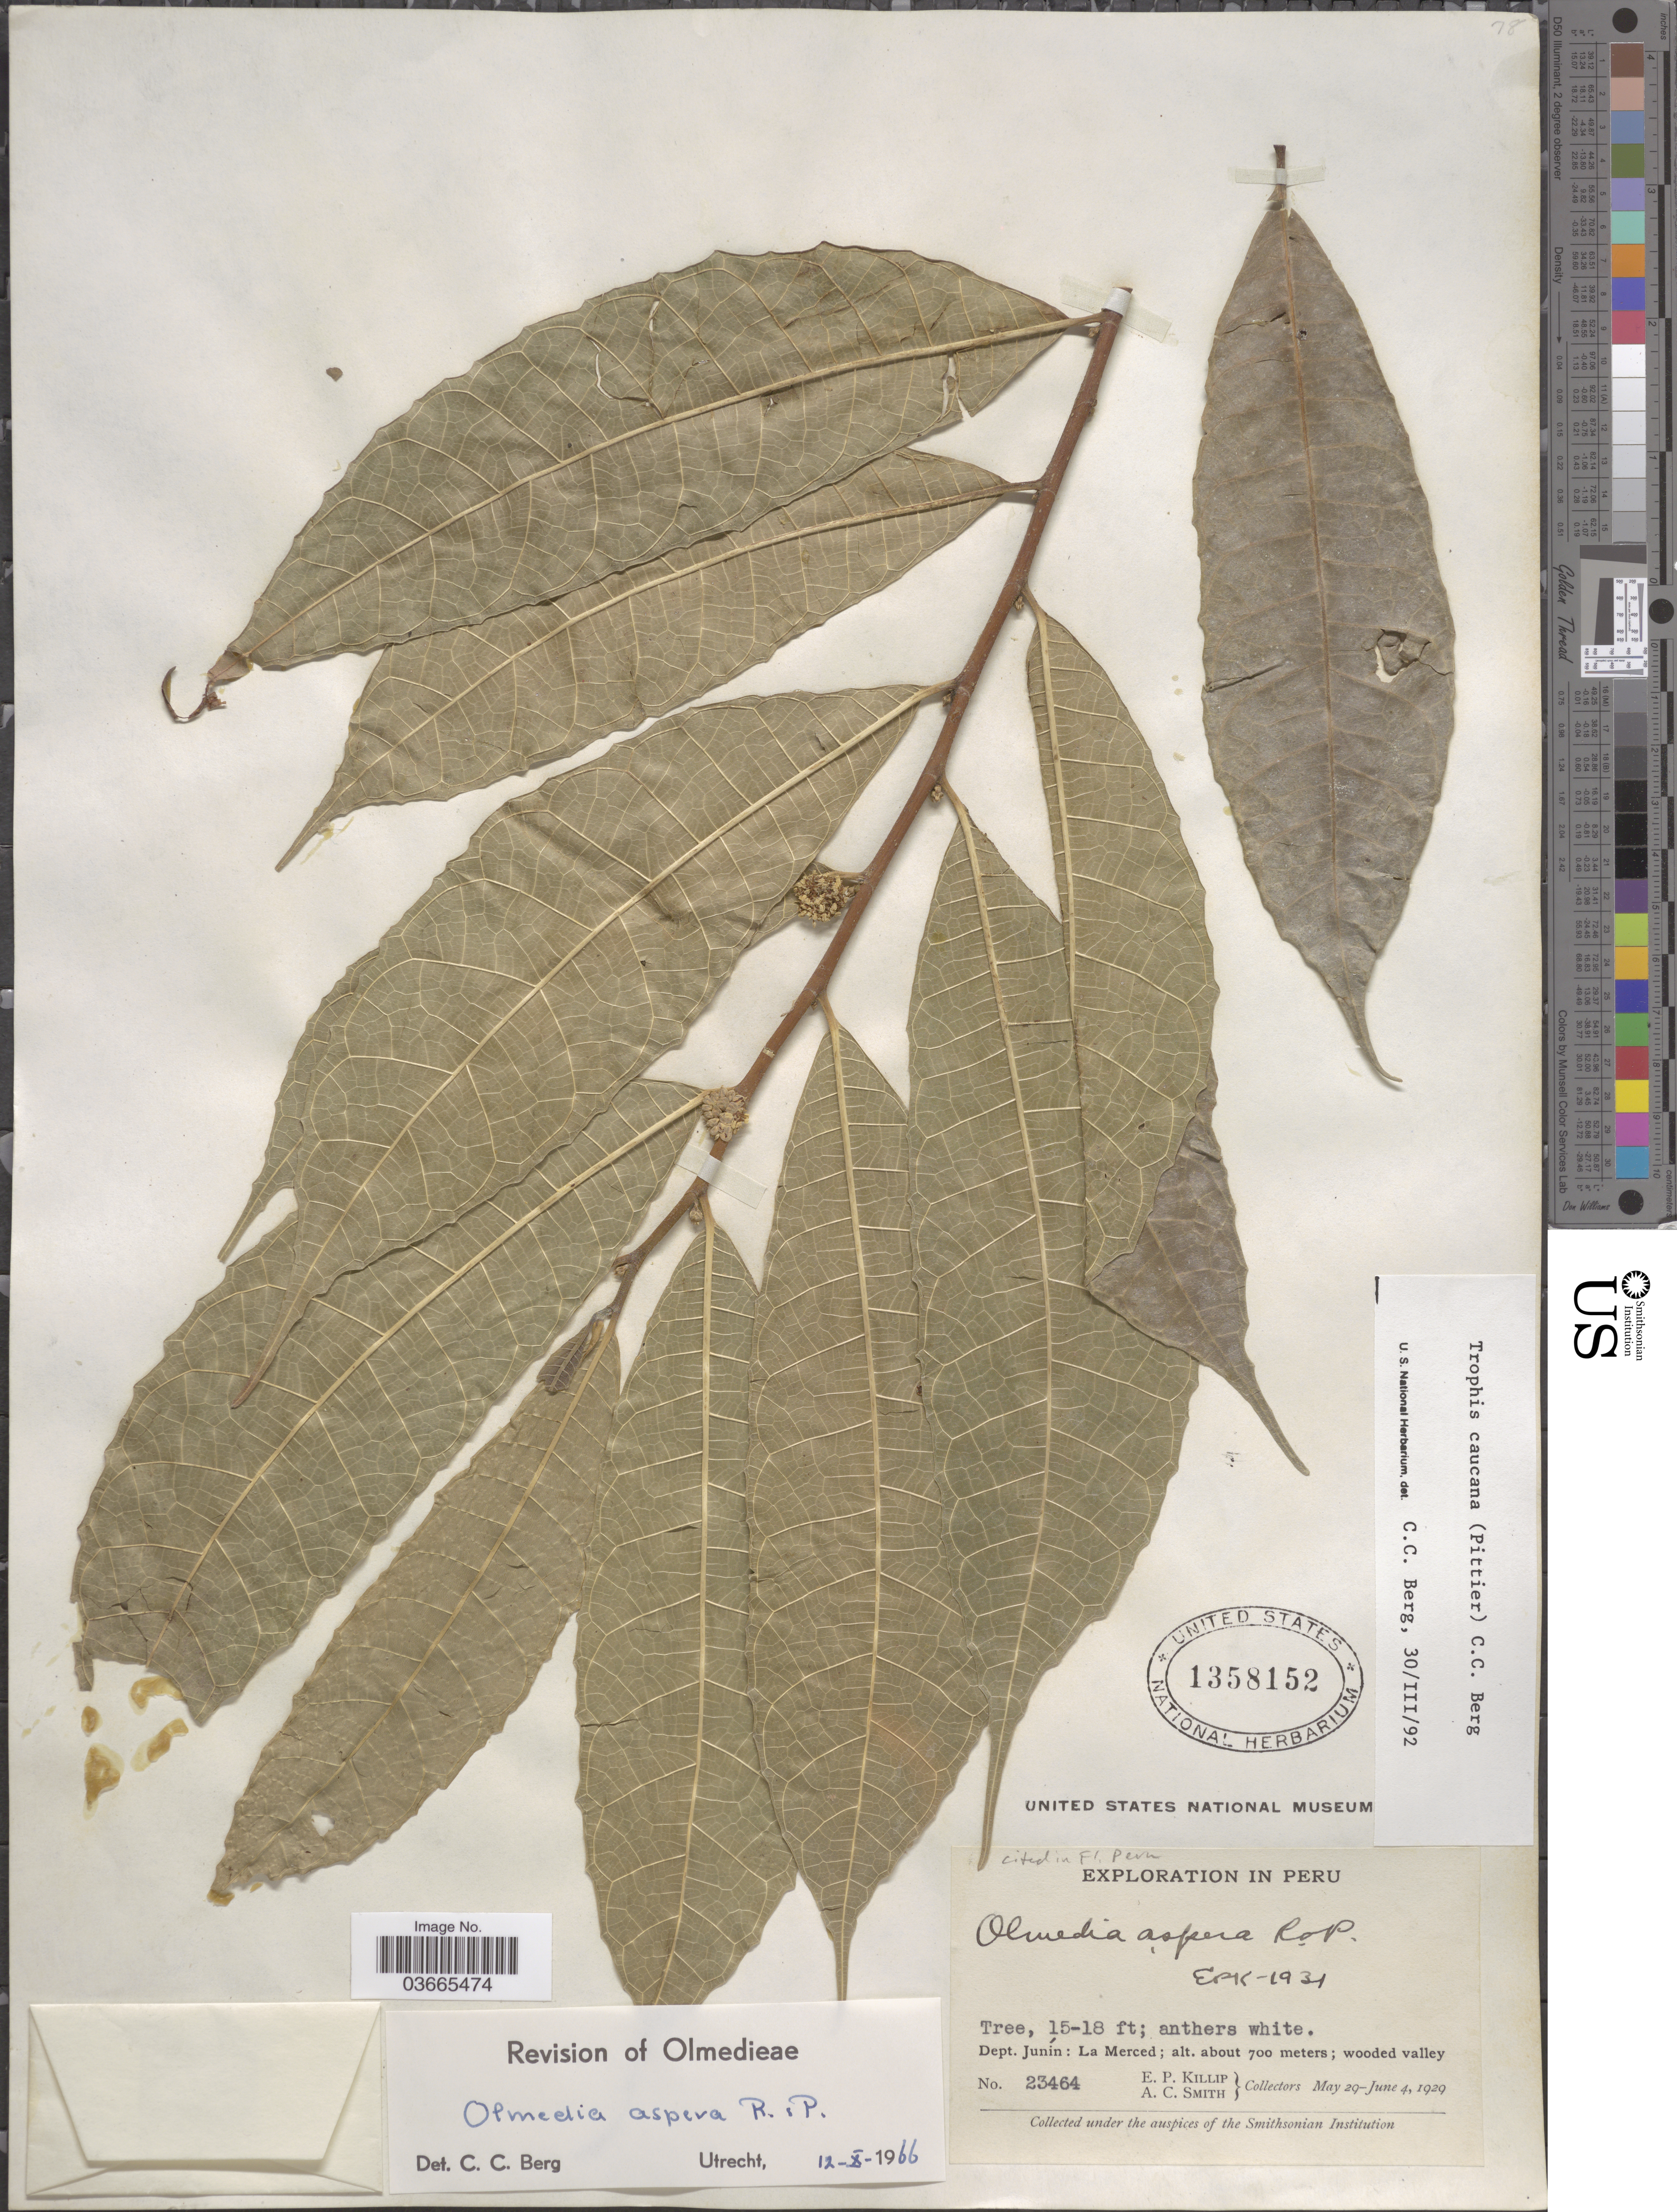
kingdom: Plantae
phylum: Tracheophyta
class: Magnoliopsida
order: Rosales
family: Moraceae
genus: Olmedia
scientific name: Olmedia aspera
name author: Ruiz & Pav.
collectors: E. P. Killip & A. C. Smith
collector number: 23464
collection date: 1929-05-29/1929-06-04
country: Peru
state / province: Junín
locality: Dept. Junín : La Merced.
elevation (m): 700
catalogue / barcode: US 1358152